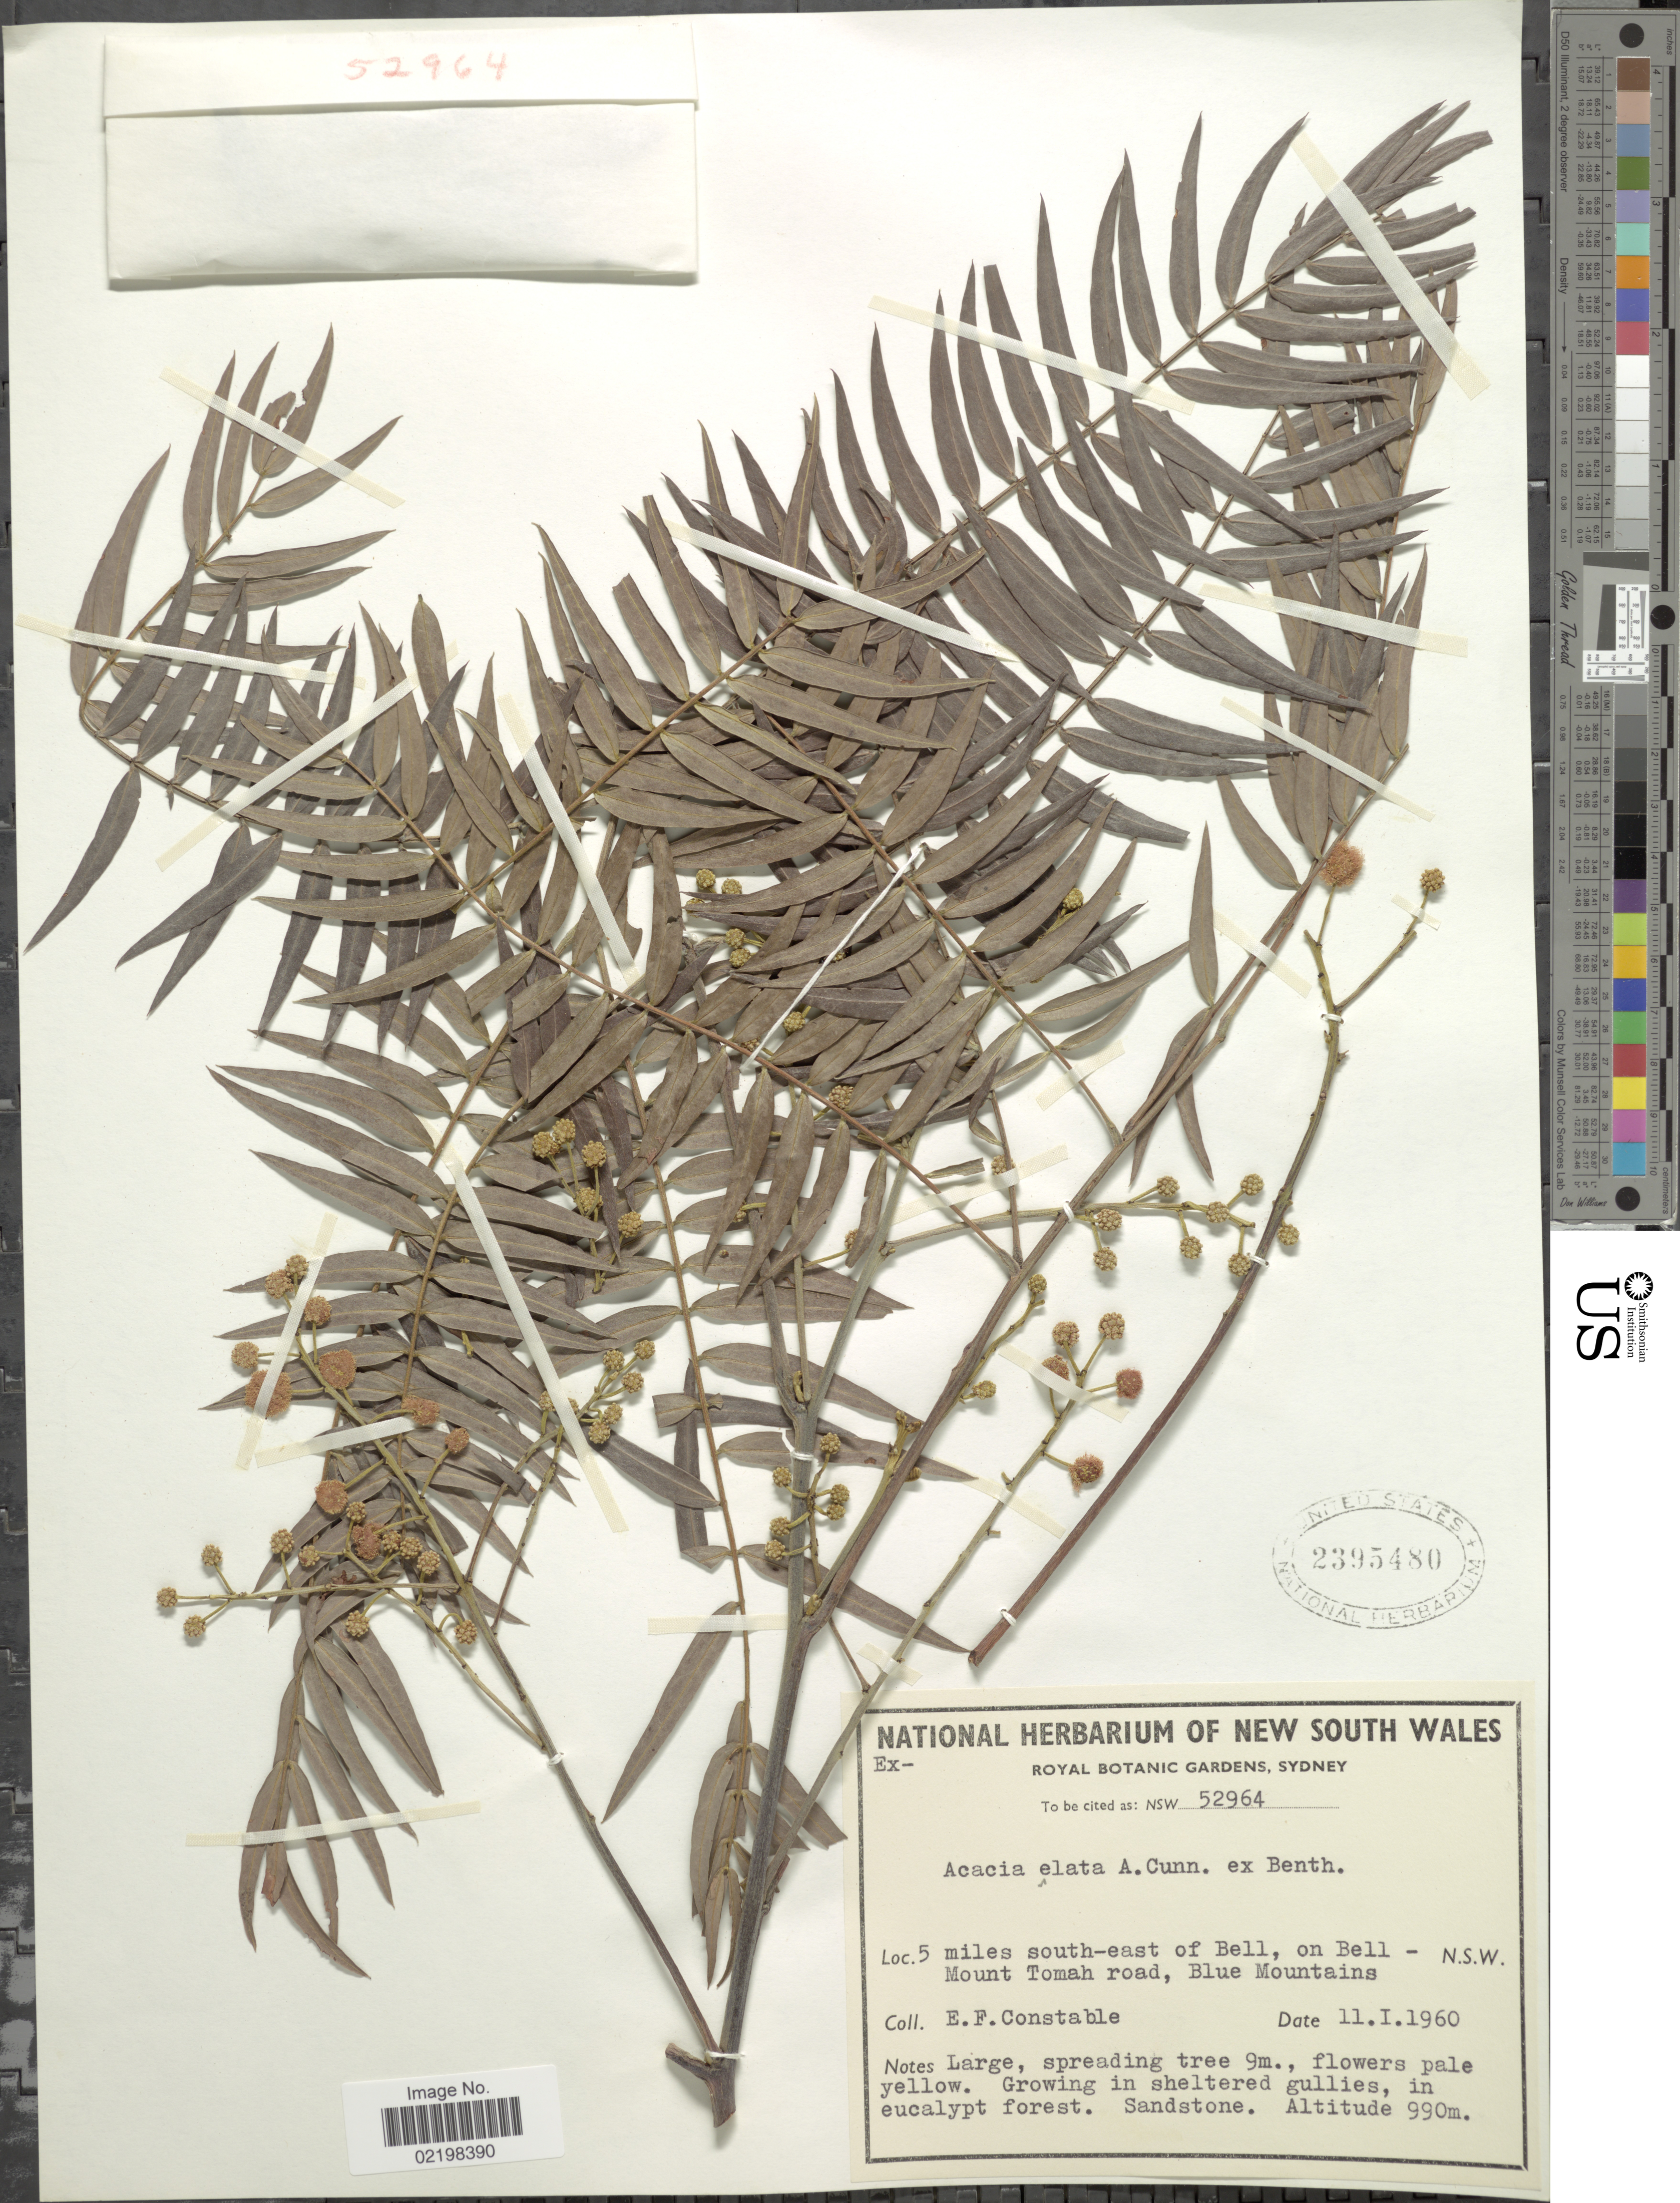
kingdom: Plantae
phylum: Tracheophyta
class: Magnoliopsida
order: Fabales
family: Fabaceae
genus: Acacia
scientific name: Acacia elata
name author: A. Cunn. ex Benth.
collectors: E. F. Constable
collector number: NSW 52964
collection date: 1960-01-11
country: Australia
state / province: New South Wales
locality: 5 miles south-east of Bell, on Bell - Mount Tomah road, Blue mountains. N.S.W.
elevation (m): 990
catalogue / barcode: US 2395480